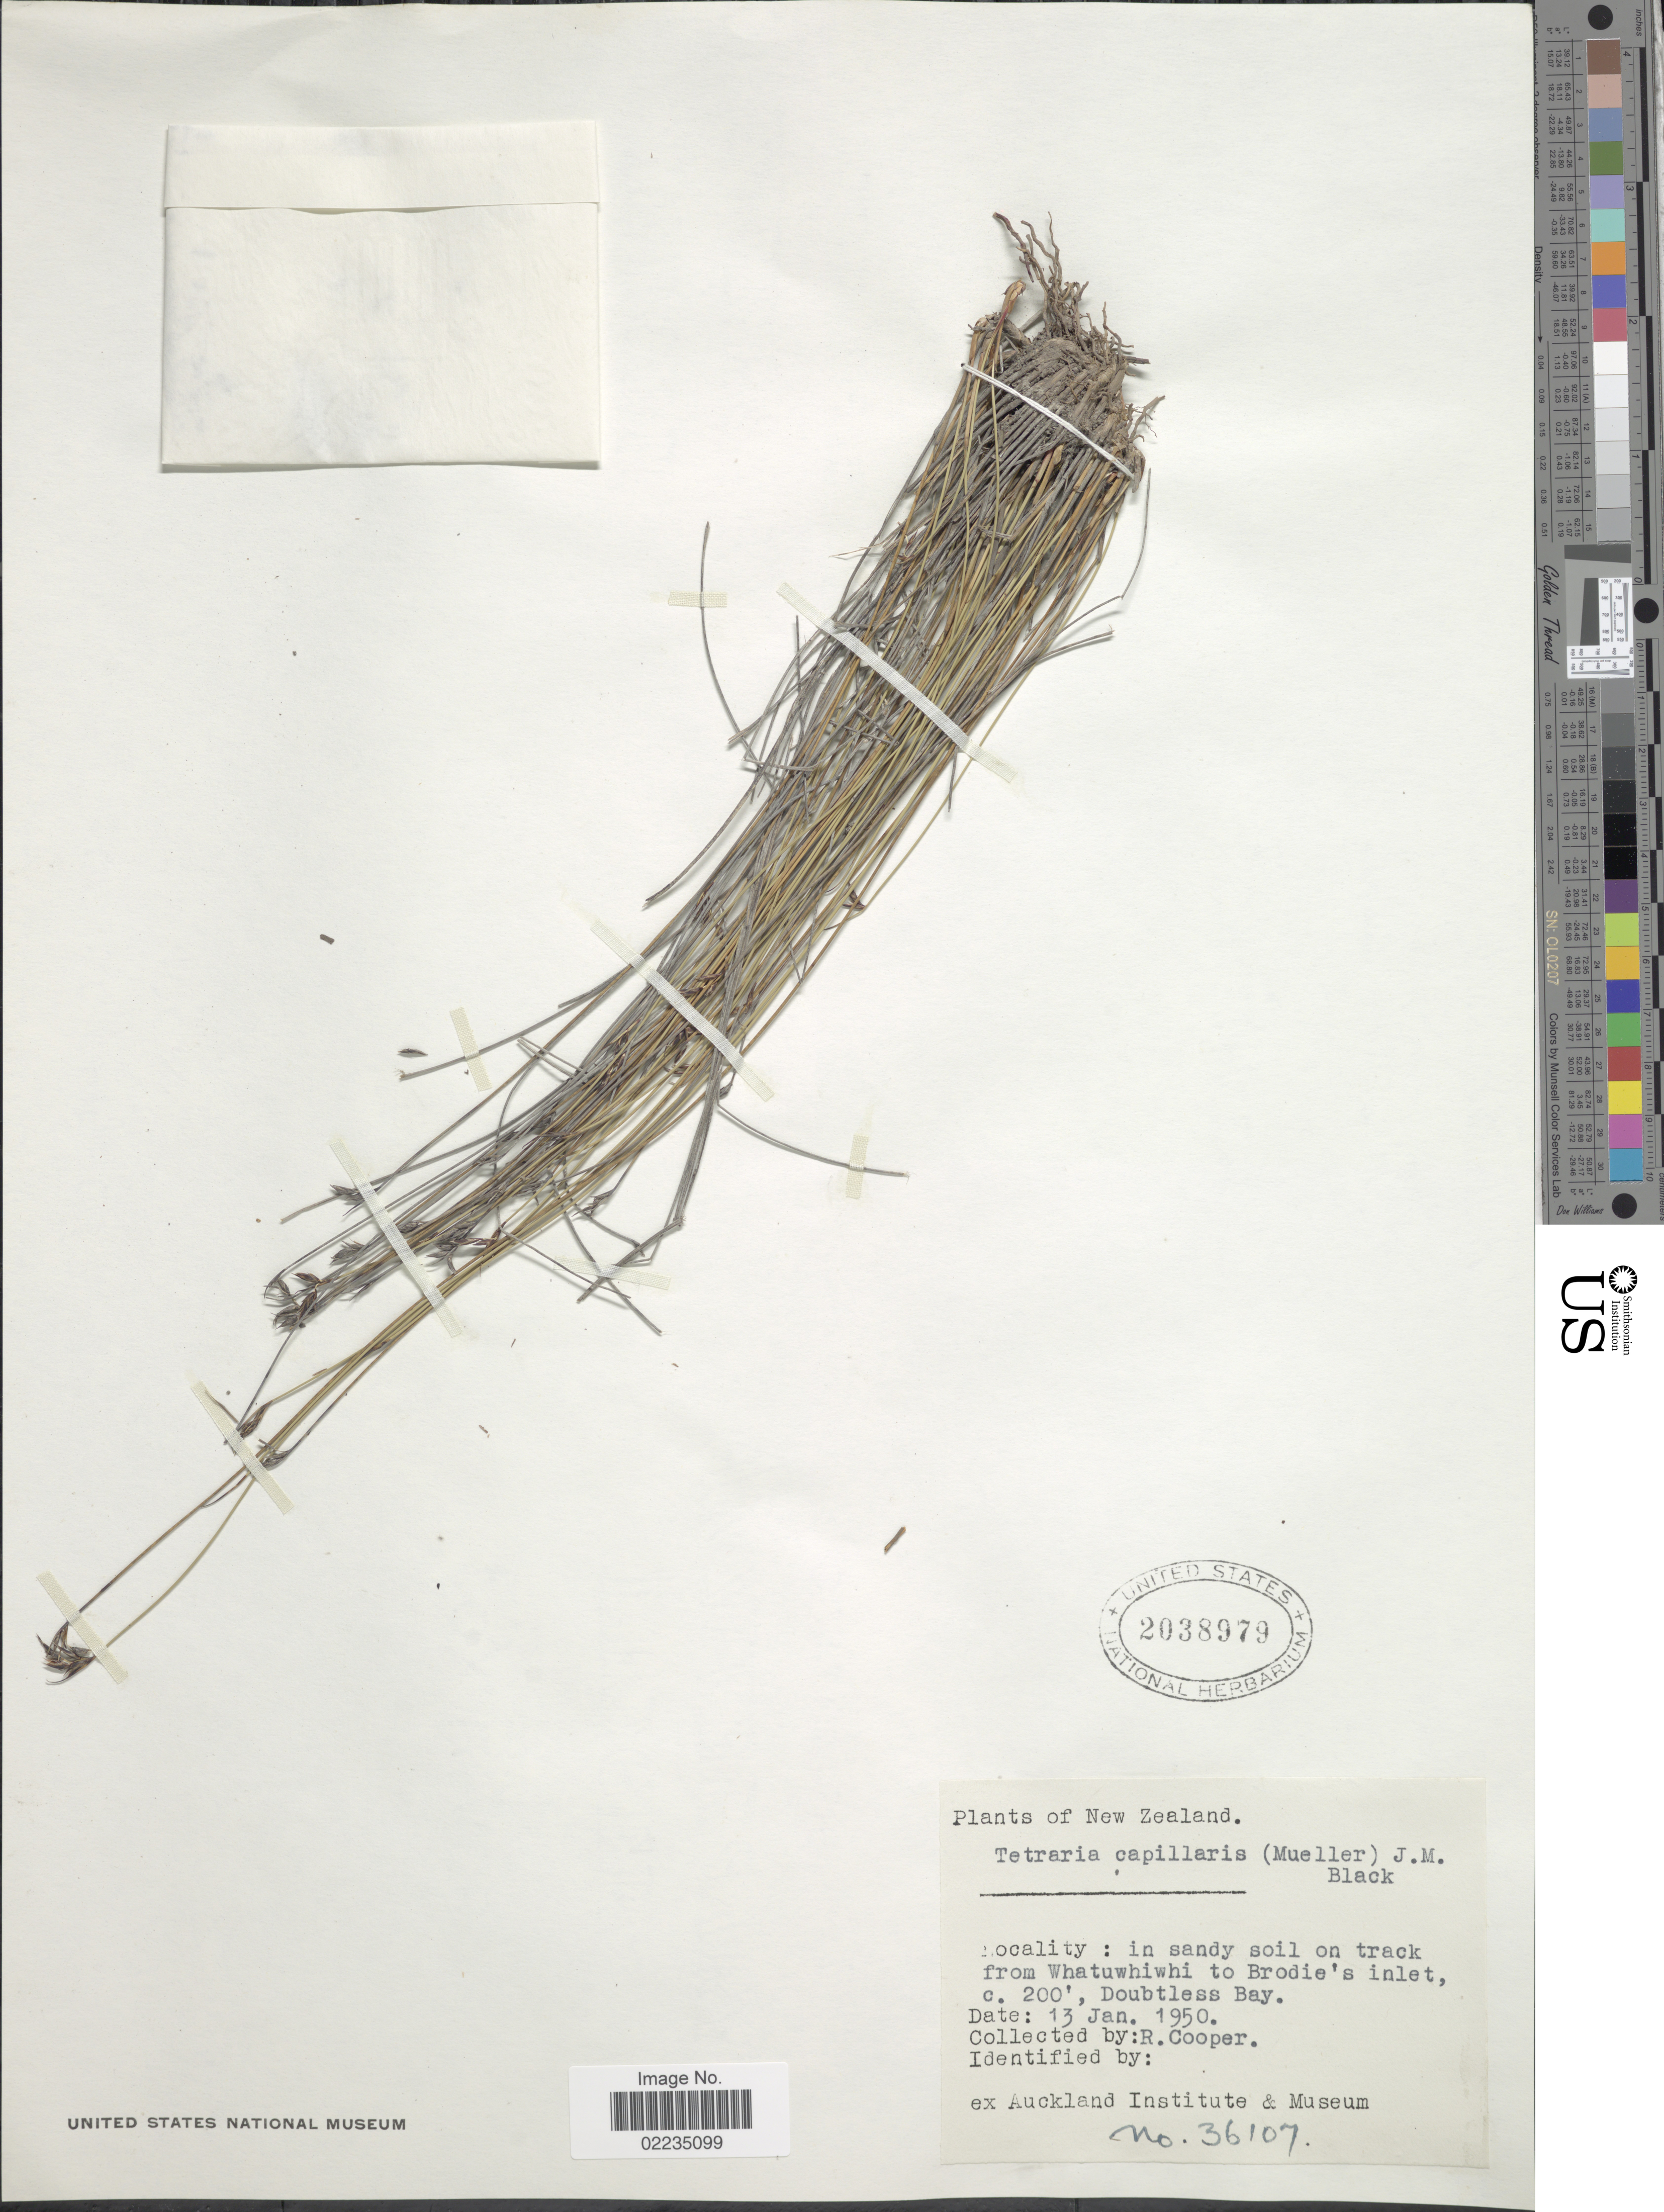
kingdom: Plantae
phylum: Tracheophyta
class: Liliopsida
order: Poales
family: Cyperaceae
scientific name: Netrostylis capillaris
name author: (F. Muell.) R.L. Barrett et al.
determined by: Strong, Mark T., (BOT), Smithsonian Institution - National Museum of Natural History (UNITED STATES)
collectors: R. Cooper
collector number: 36107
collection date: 1950-01-13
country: New Zealand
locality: In sandy soil on track from Whatuwhiwhi to Brodie's Inlet, Doubtless Bay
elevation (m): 61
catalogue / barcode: US 2038979